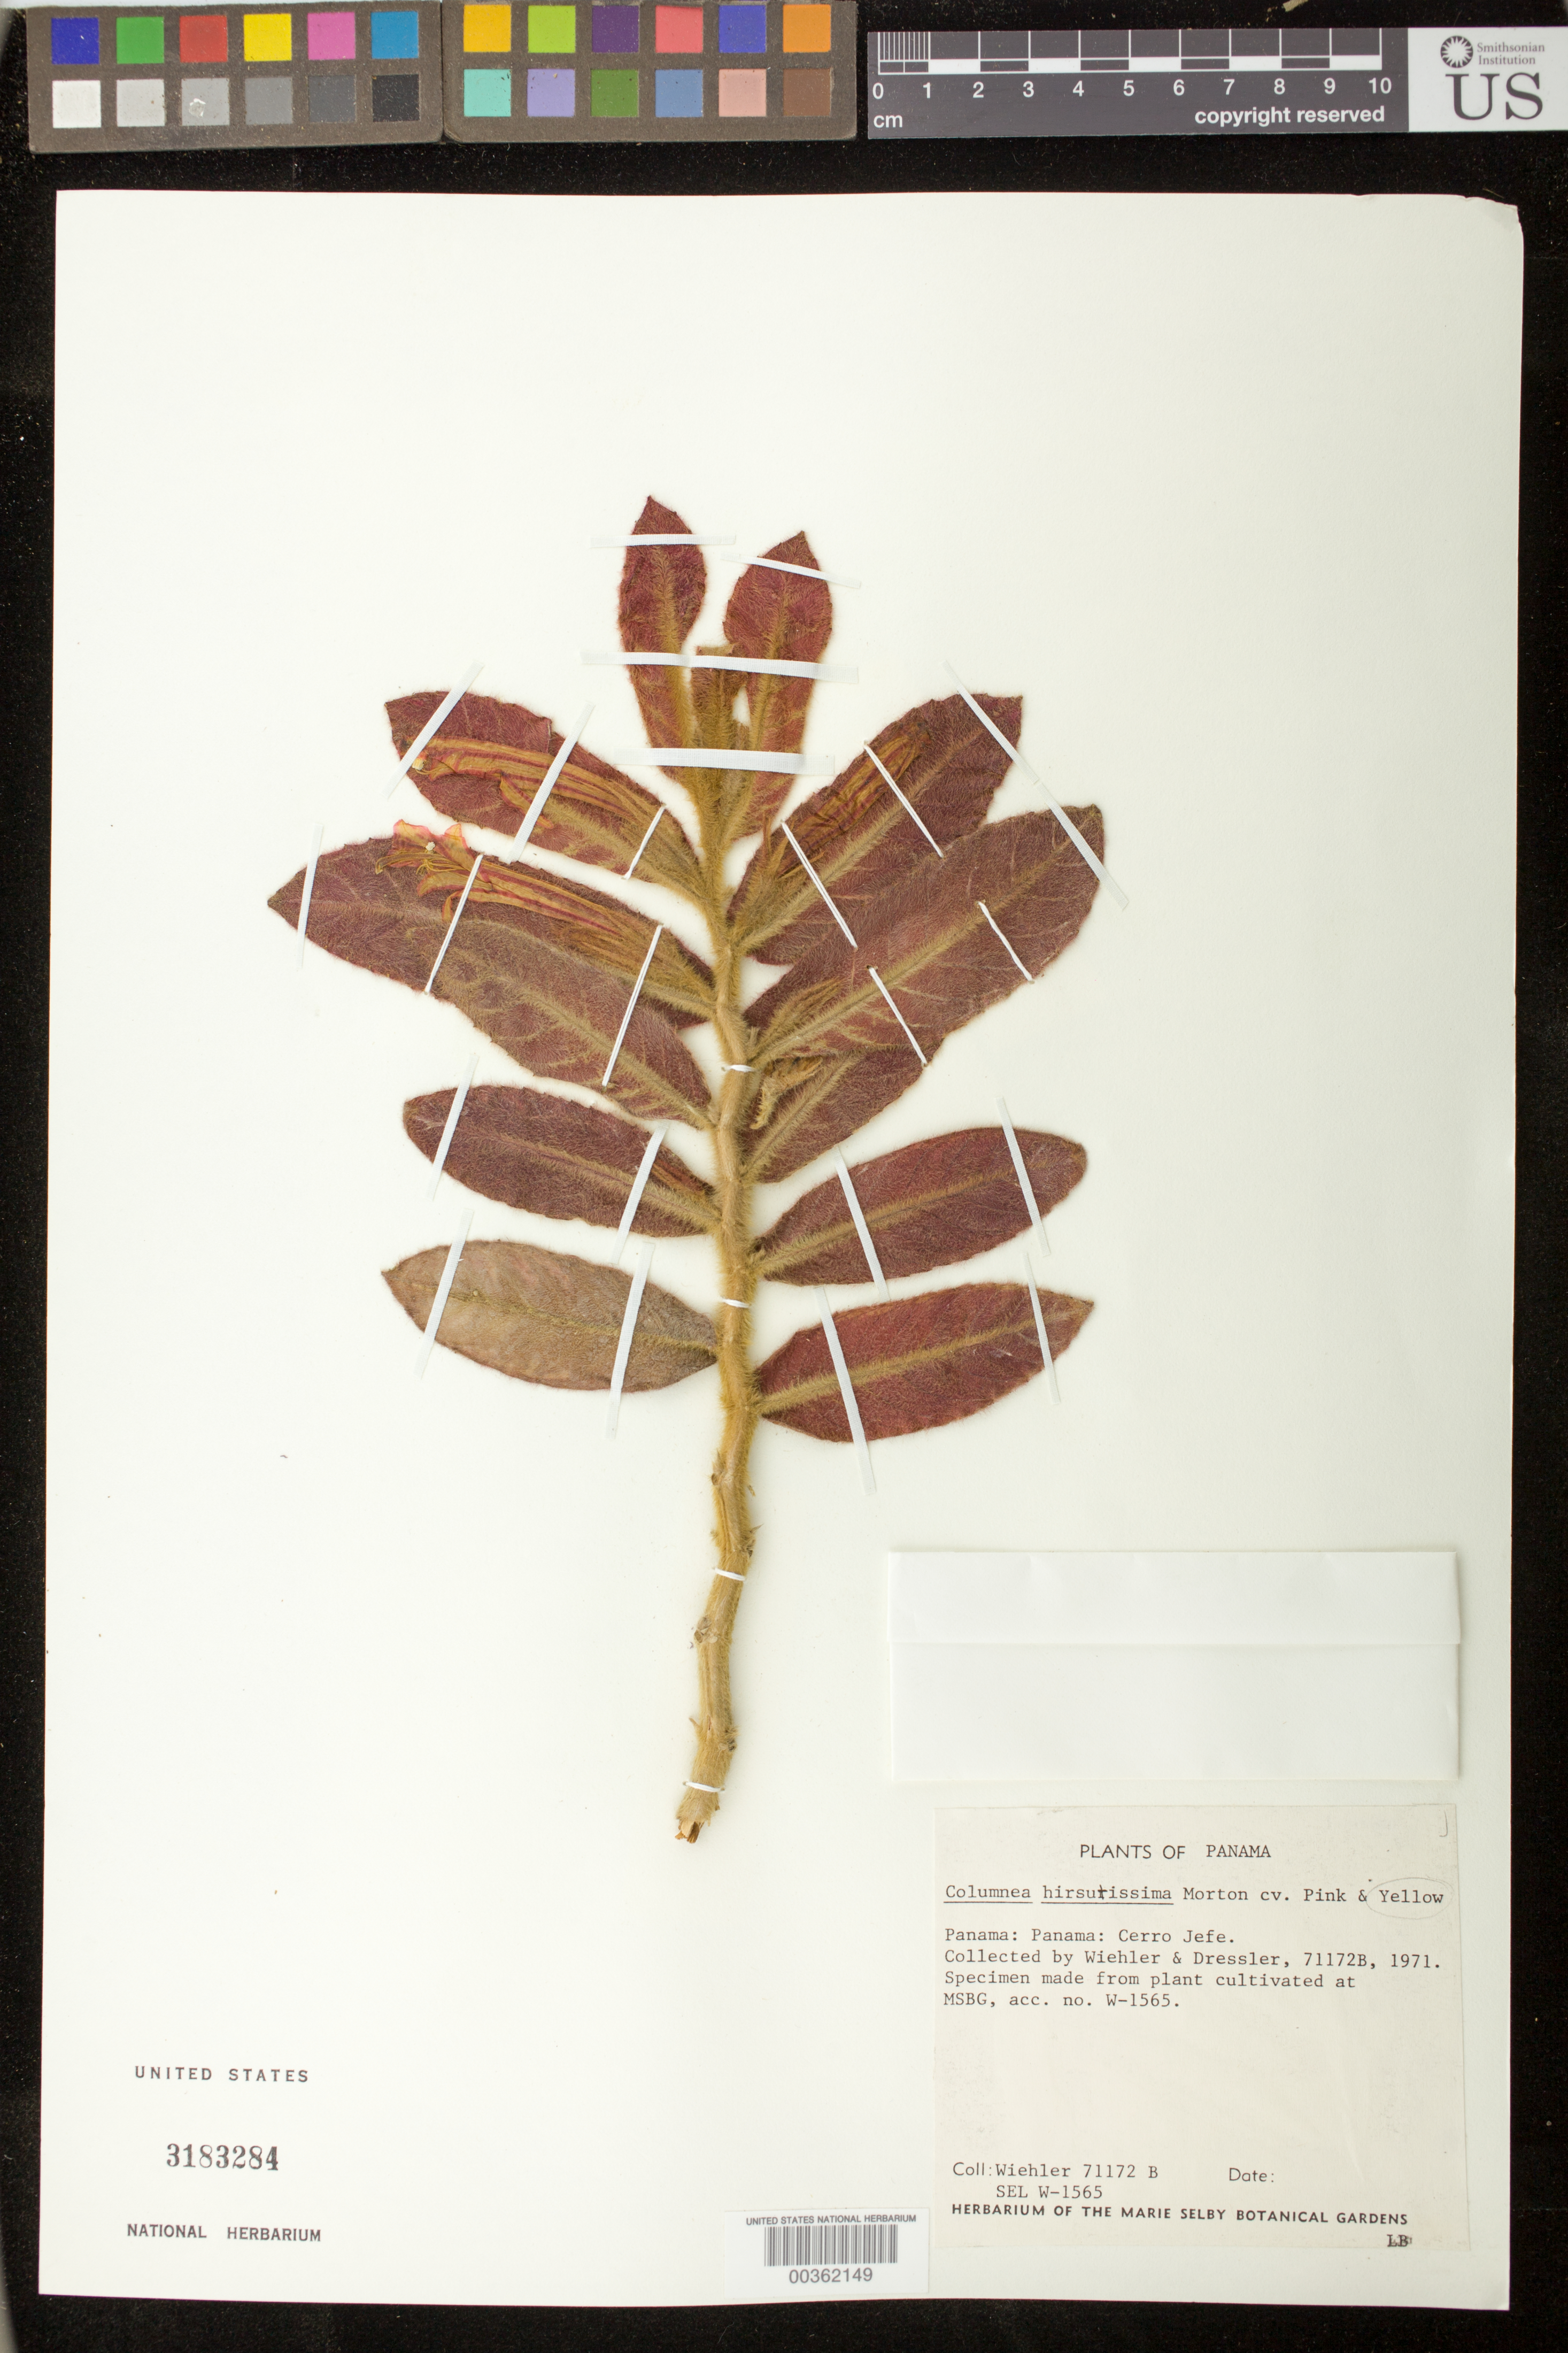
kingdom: Plantae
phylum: Tracheophyta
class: Magnoliopsida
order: Lamiales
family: Gesneriaceae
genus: Columnea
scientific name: Columnea hirsutissima 'Pink & White'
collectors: H. J. Wiehler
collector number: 71172 B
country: Panama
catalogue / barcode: US 3183284